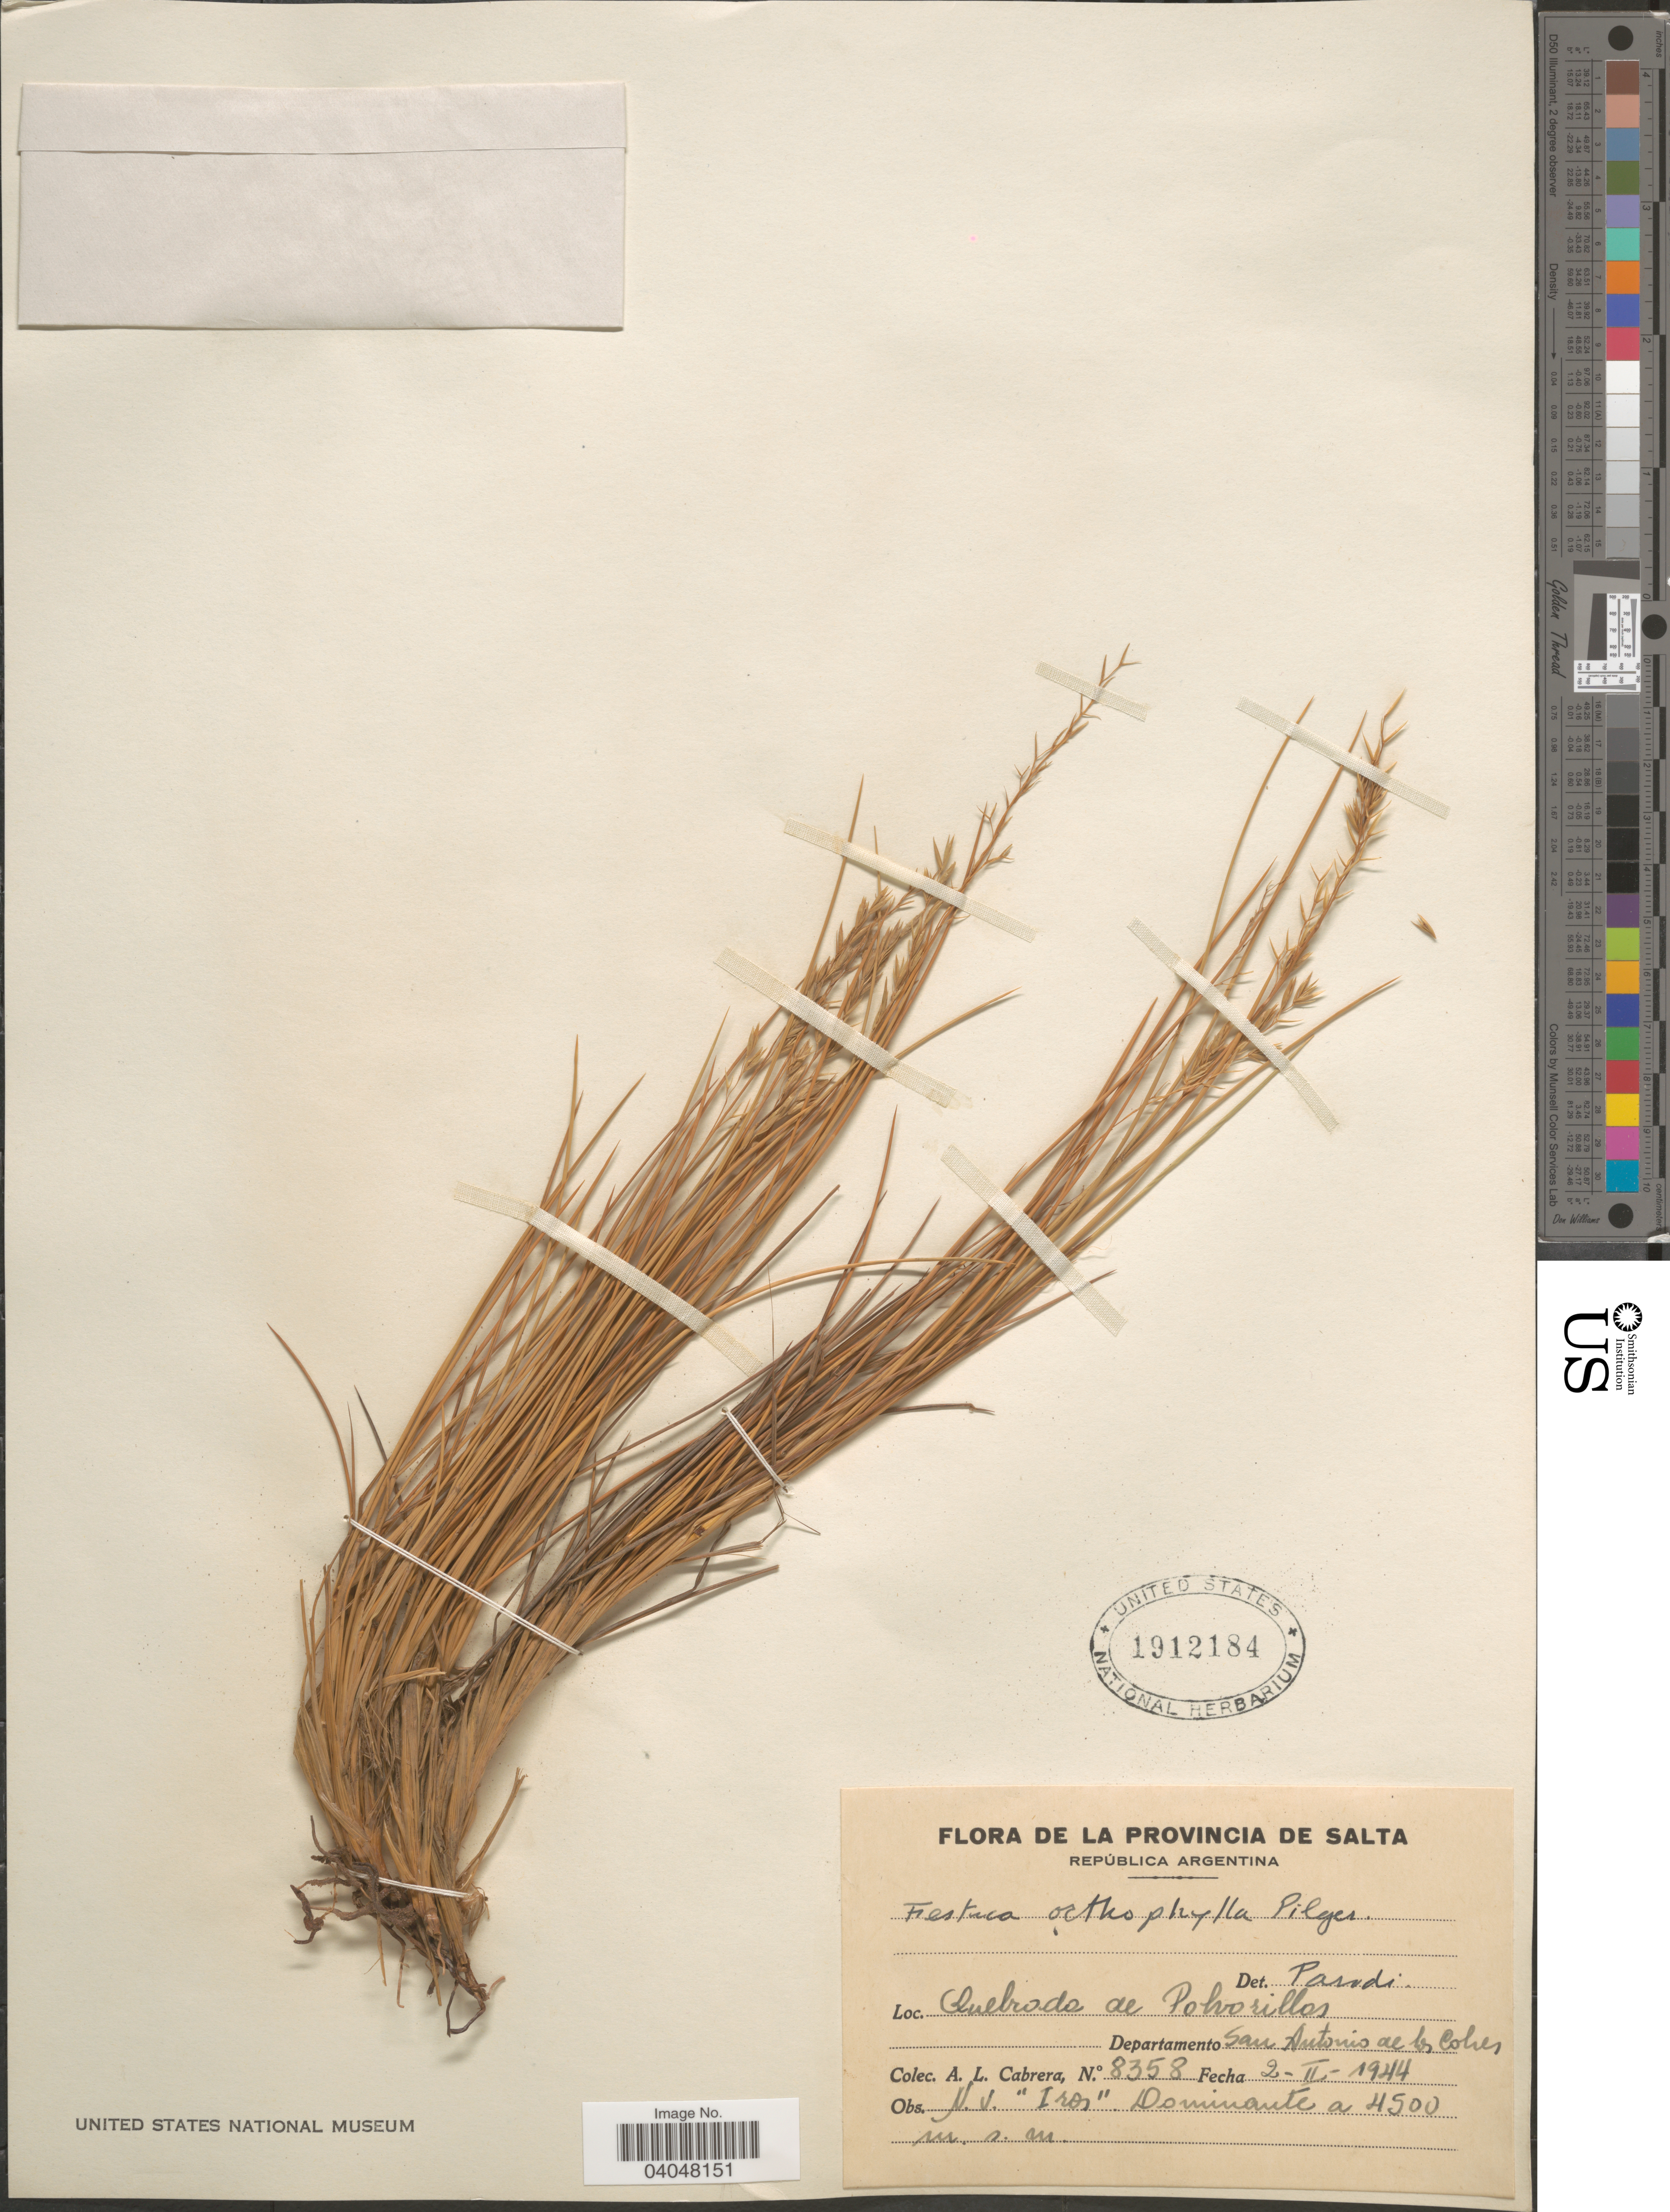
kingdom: Plantae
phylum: Tracheophyta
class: Liliopsida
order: Poales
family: Poaceae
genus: Festuca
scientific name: Festuca orthophylla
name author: Pilg.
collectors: A. L. Cabrera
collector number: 8358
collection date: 1944-02-02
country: Argentina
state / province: Salta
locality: Quebrada de Polvorillas. Departamento San Antonio de los Cobres.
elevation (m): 4500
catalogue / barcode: US 1912184